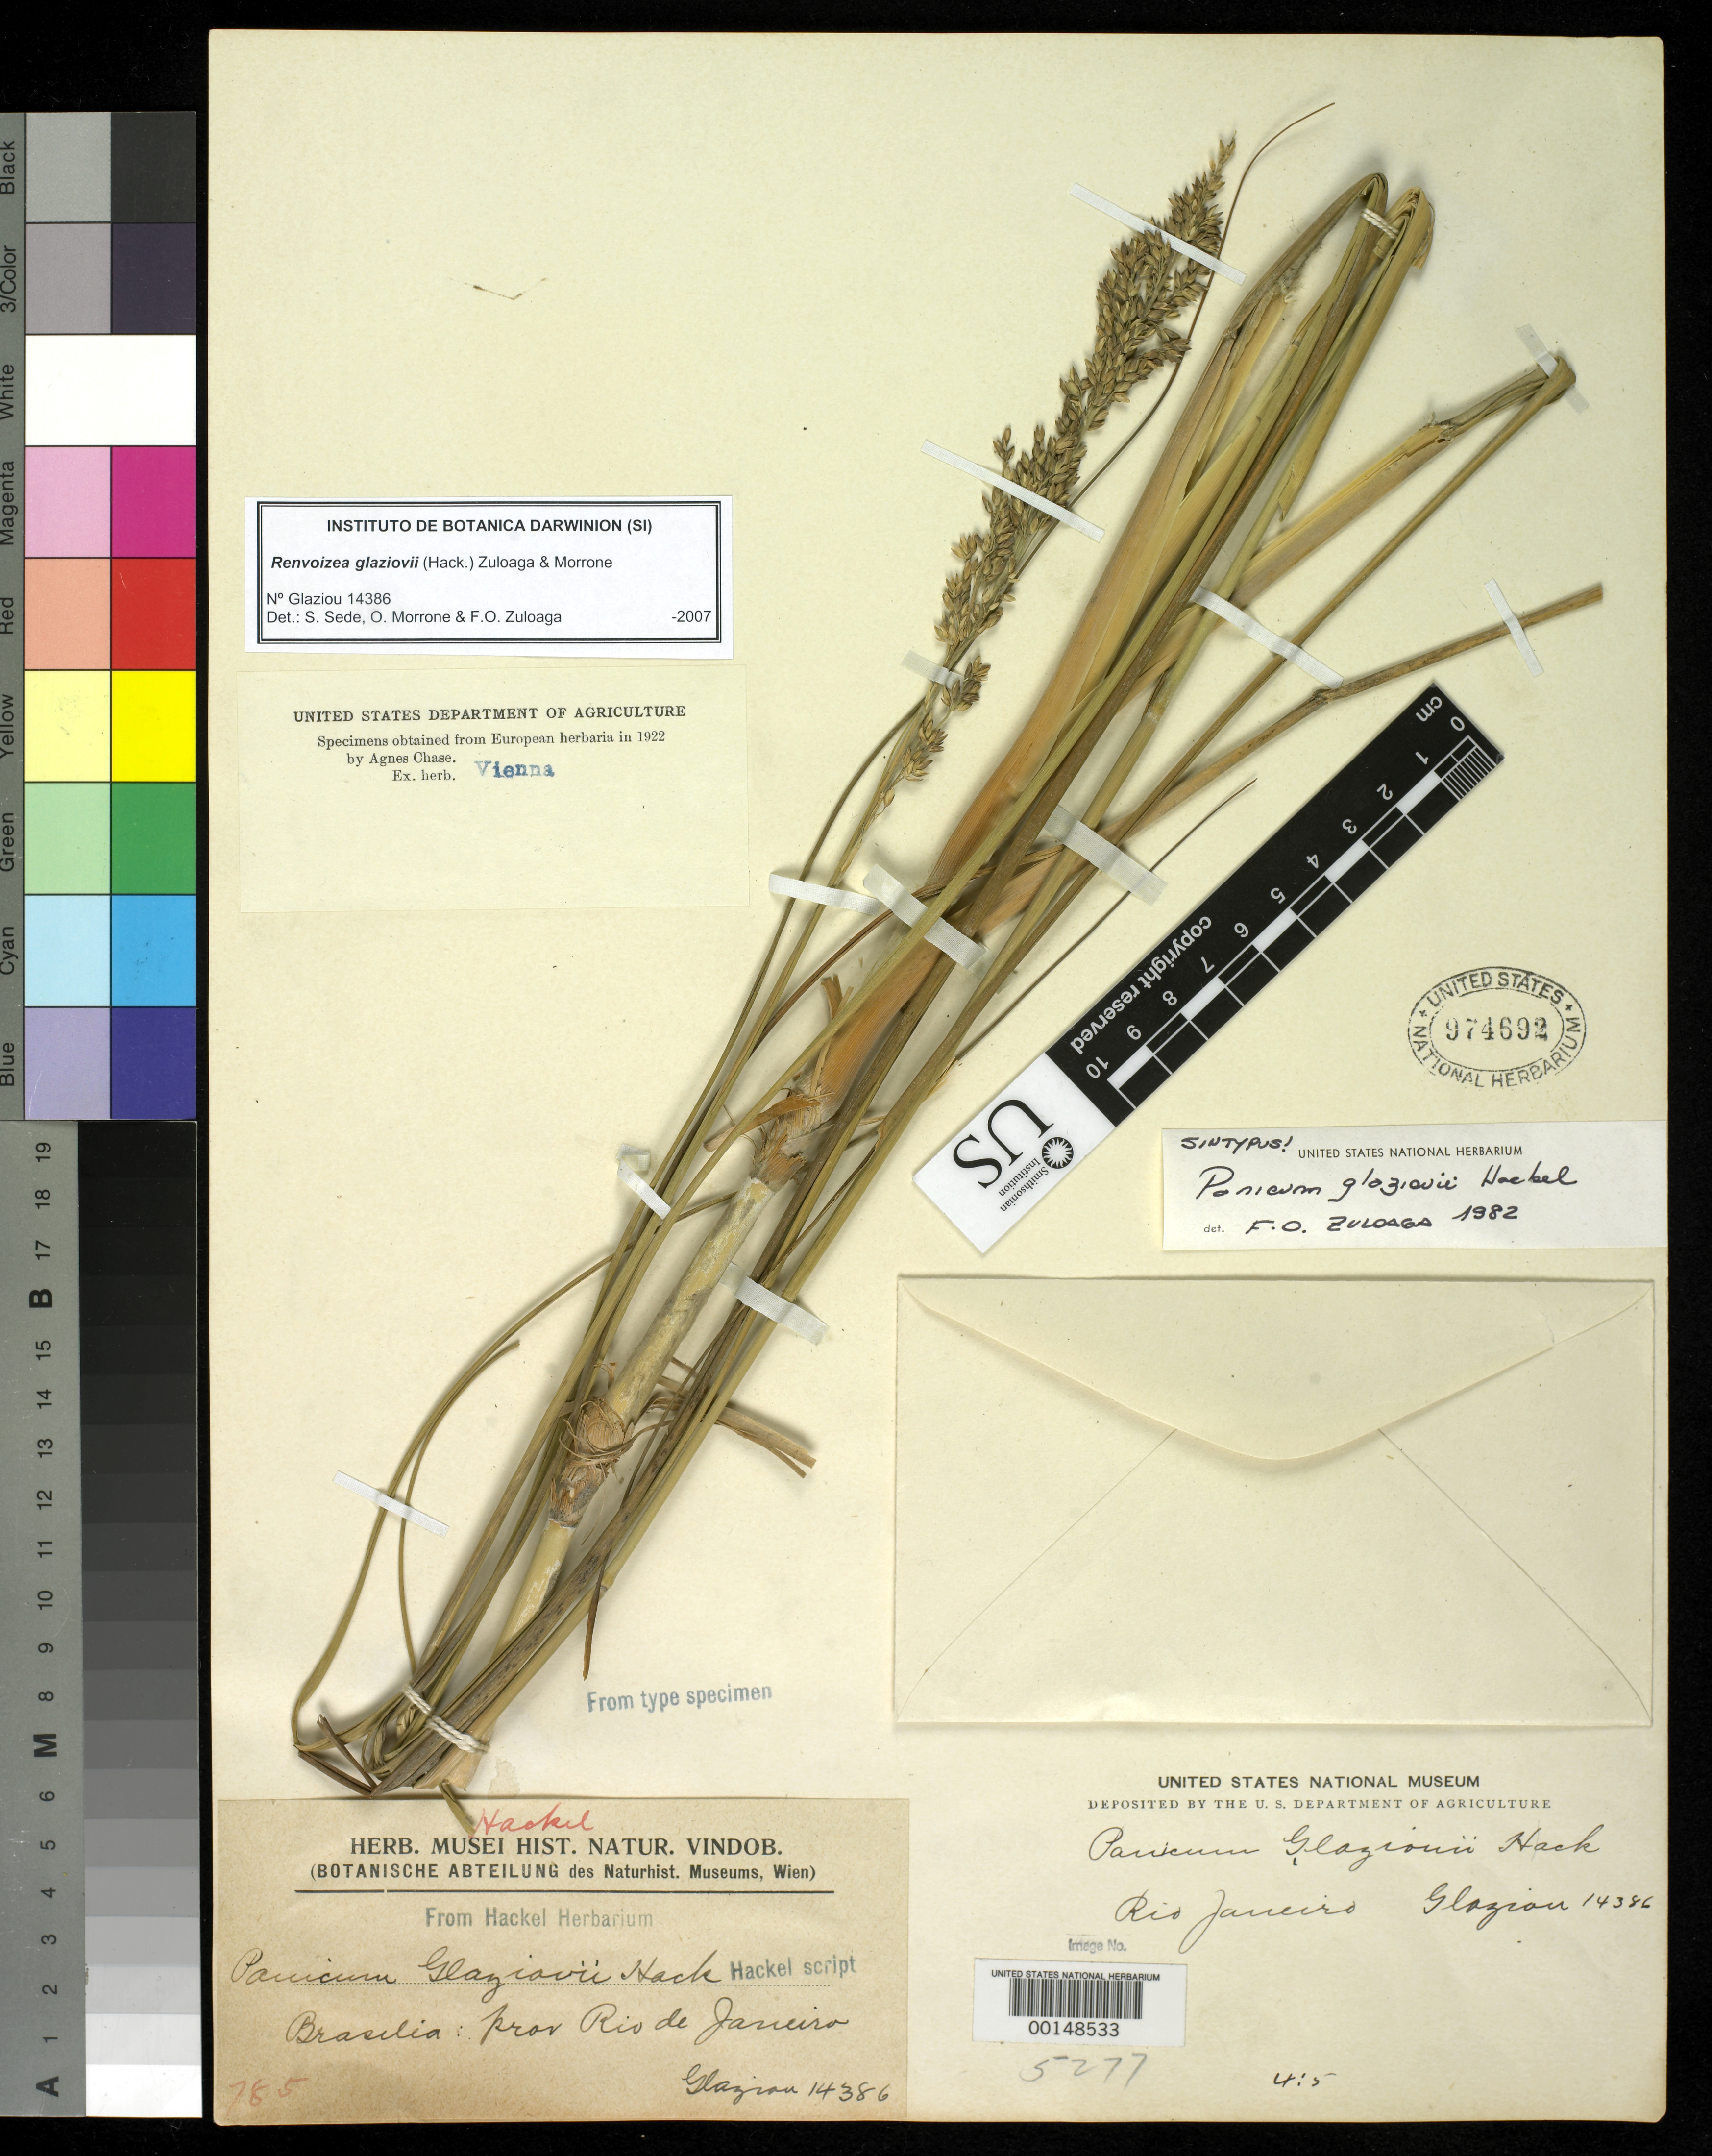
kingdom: Plantae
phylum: Tracheophyta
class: Liliopsida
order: Poales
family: Poaceae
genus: Panicum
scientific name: Panicum glaziovii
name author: Hack.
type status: Isolectotype; Syntype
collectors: A. F. M. Glaziou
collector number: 14386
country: Brazil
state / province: Rio de Janeiro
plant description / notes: Fragmentary material of type specimen ex herb. Hackel (W).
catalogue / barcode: US 974692